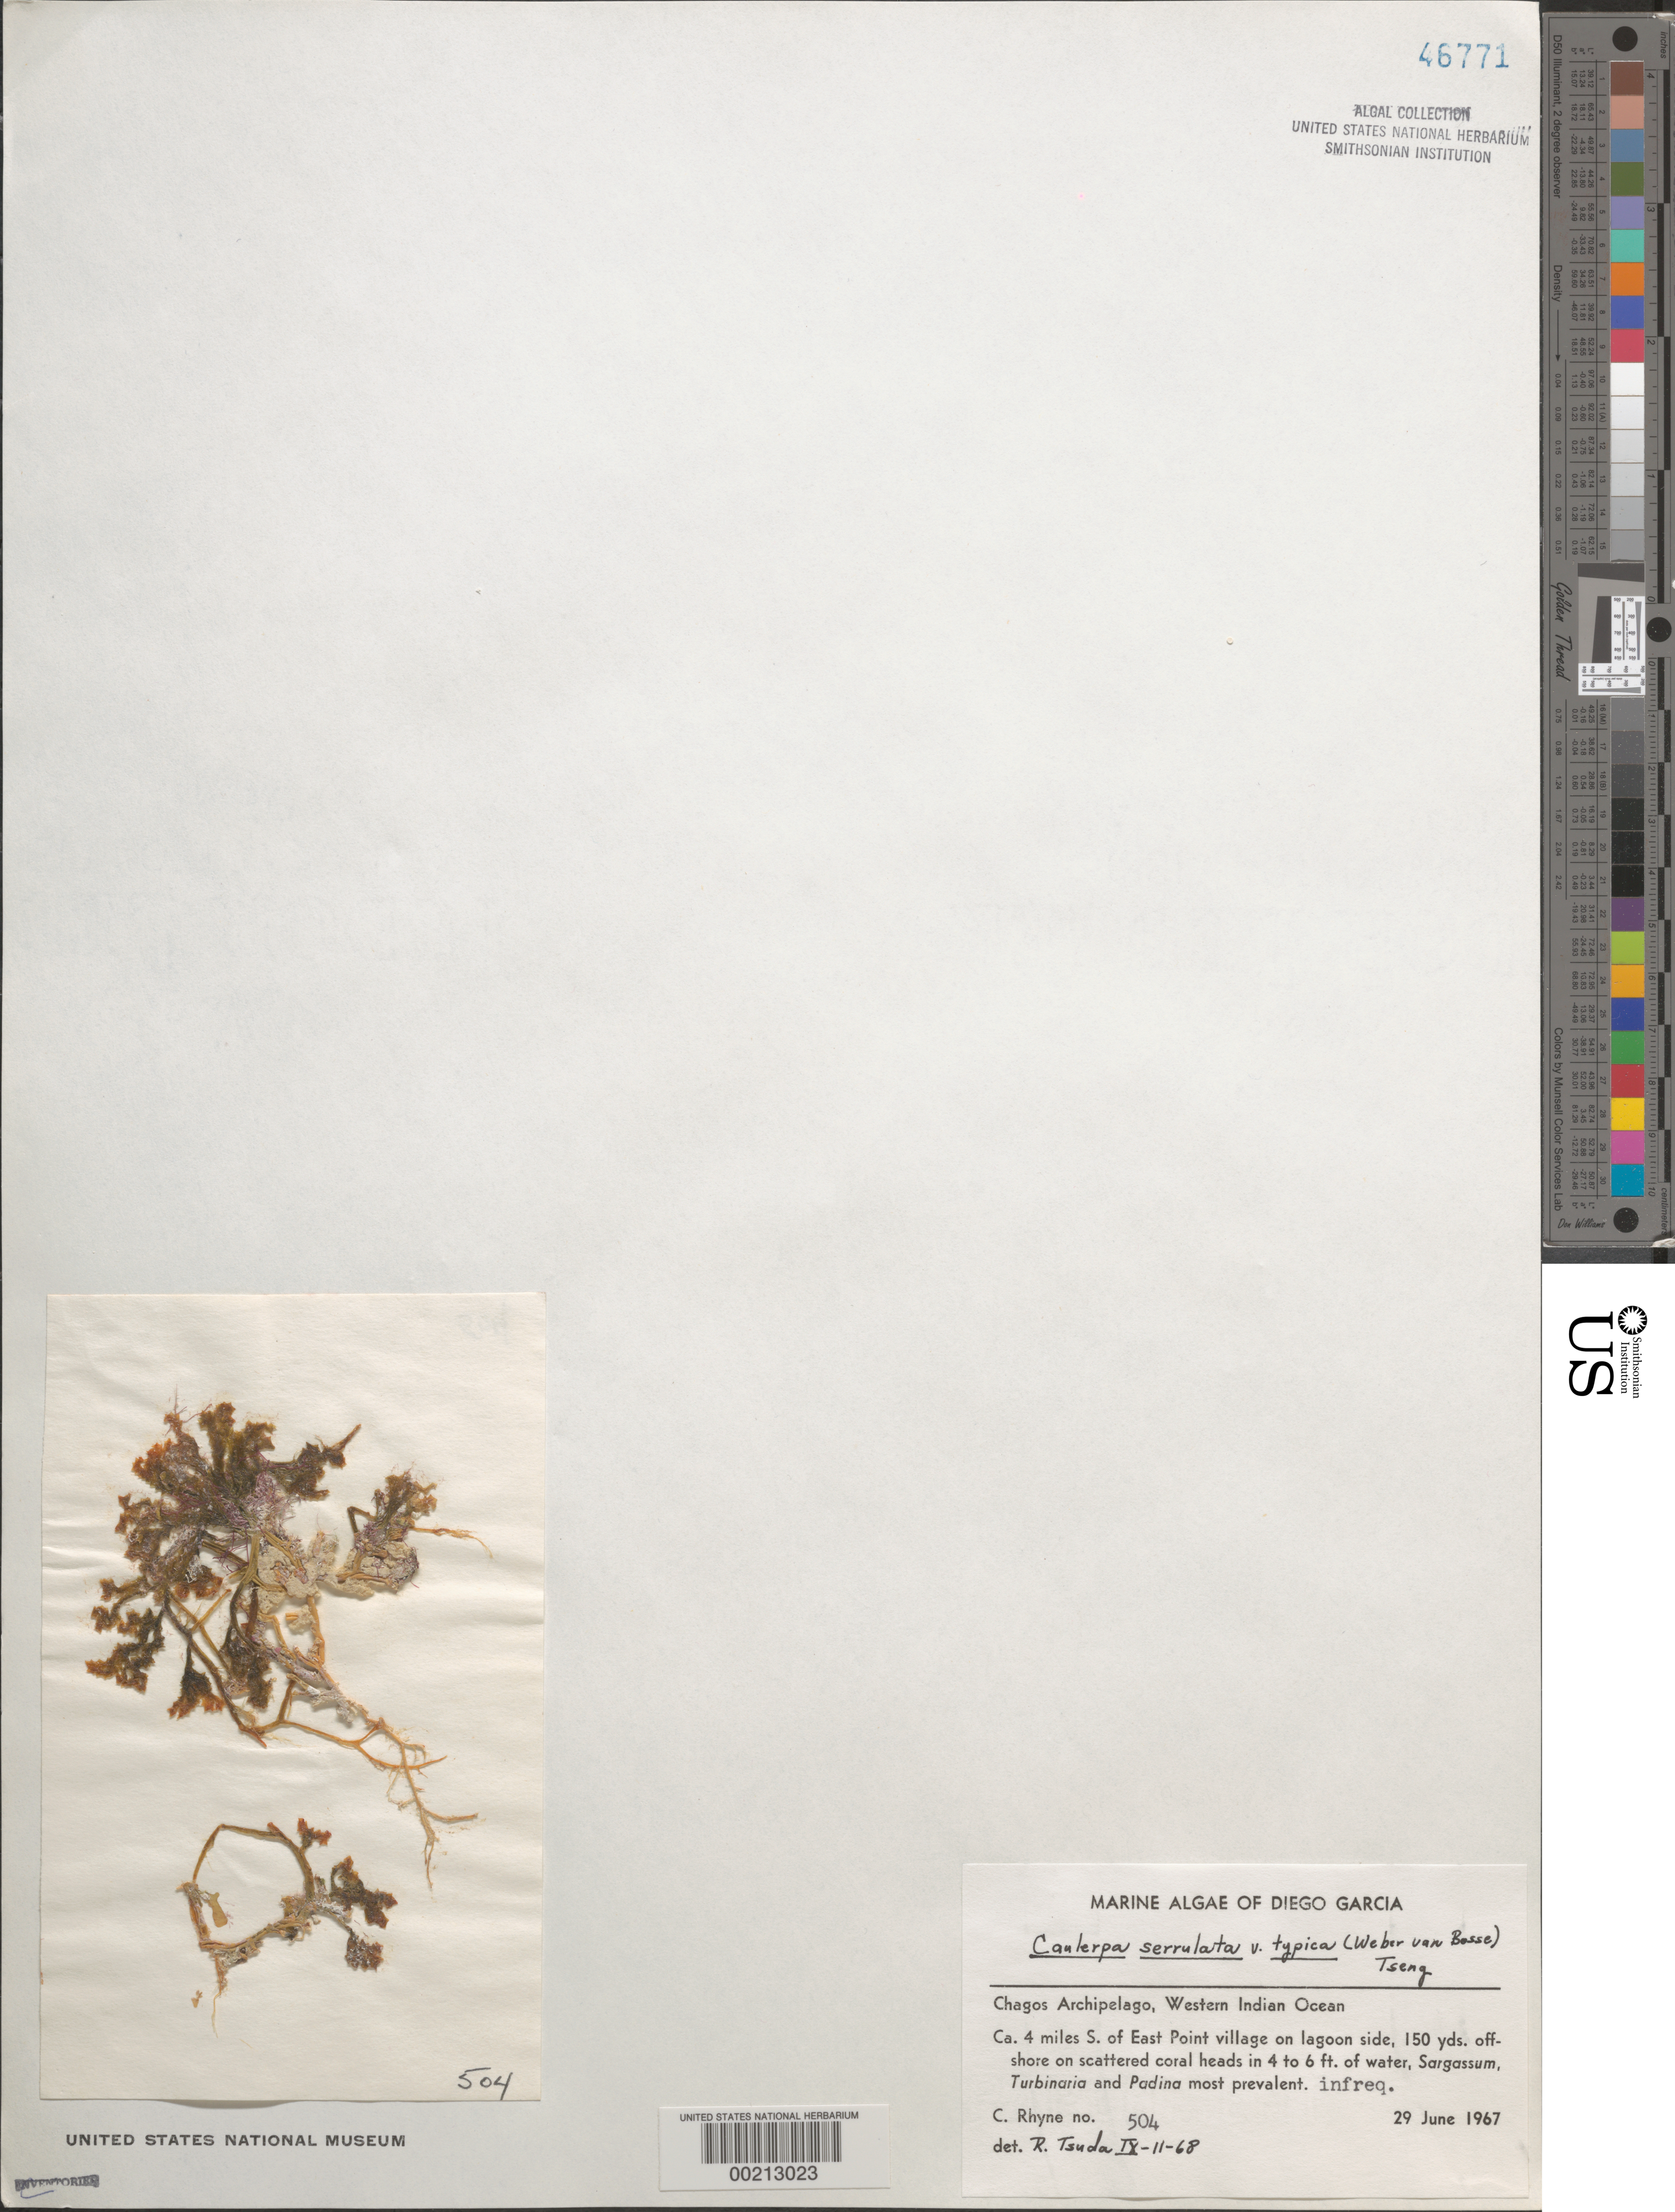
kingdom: Plantae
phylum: Chlorophyta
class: Ulvophyceae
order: Bryopsidales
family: Caulerpaceae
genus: Caulerpa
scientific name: Caulerpa serrulata var. typica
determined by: Tsuda, R. T.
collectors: C. Rhyne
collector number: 504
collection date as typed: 29 Jun 1967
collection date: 1967-06-29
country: British Indian Ocean Territory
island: Diego Garcia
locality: Ca. 4 miles south of East Point Village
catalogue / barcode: US 46771